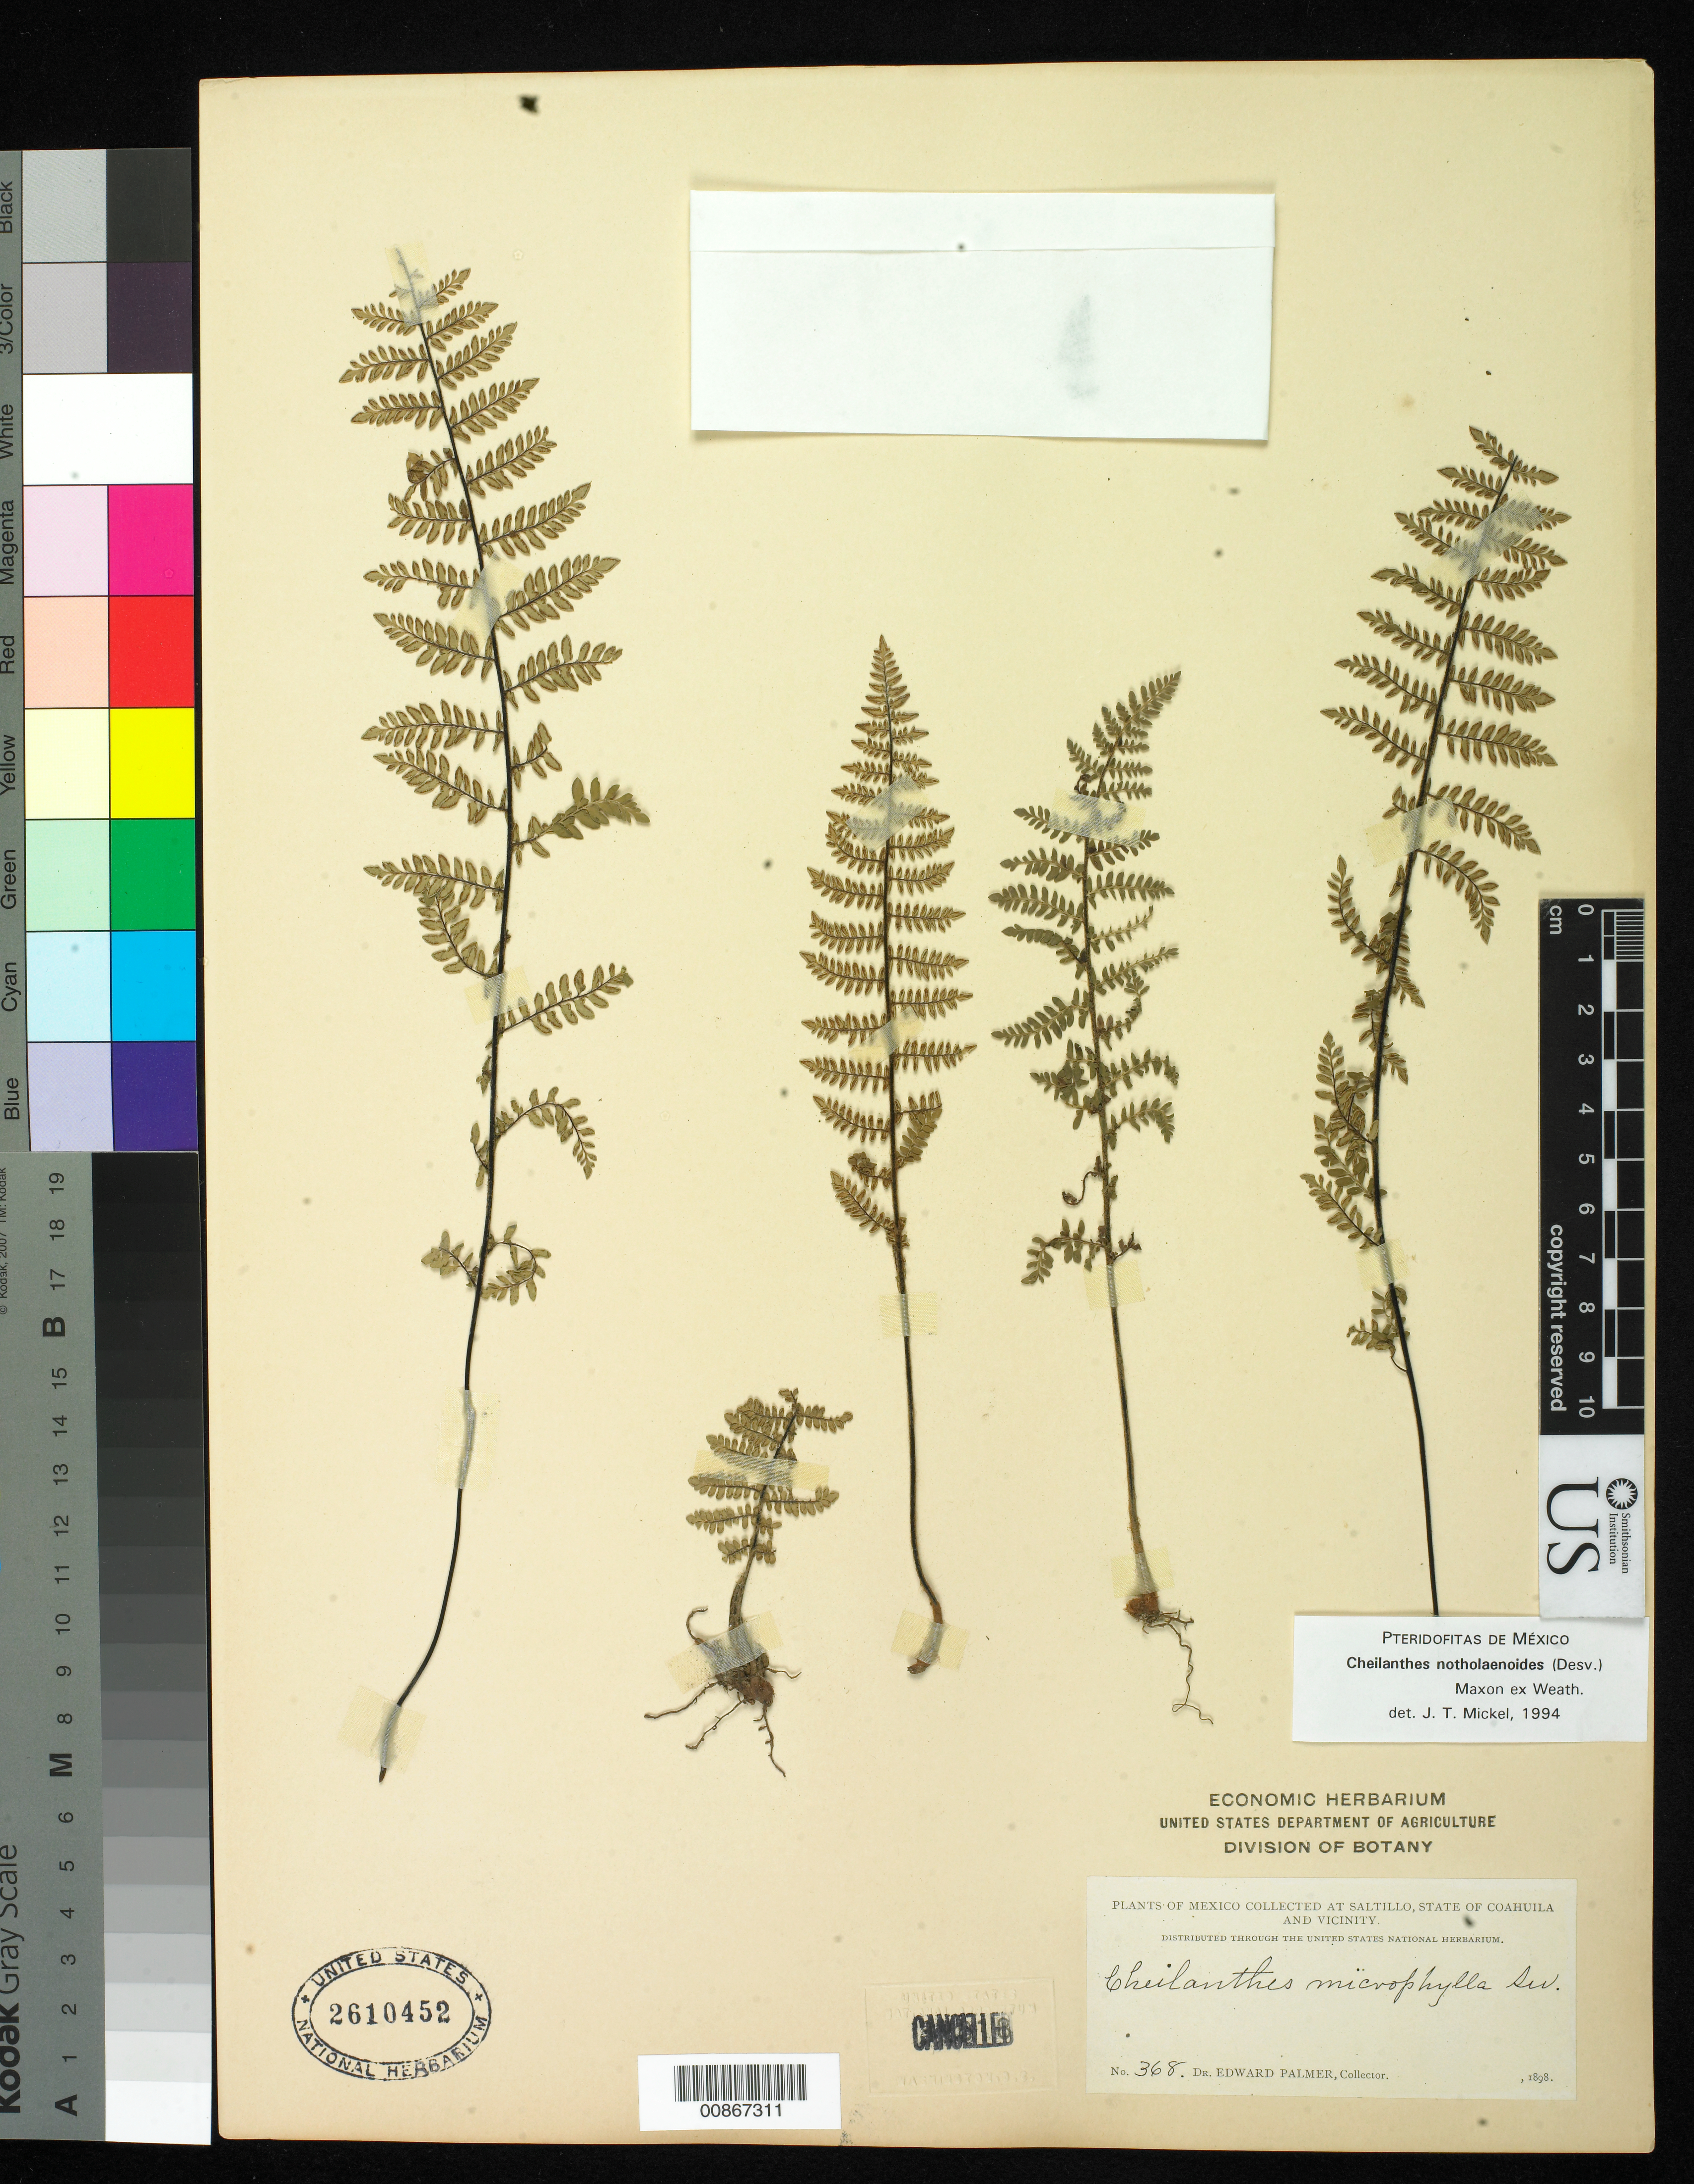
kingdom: Plantae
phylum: Tracheophyta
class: Polypodiopsida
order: Polypodiales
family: Pteridaceae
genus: Myriopteris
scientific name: Myriopteris notholaenoides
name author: (Desv.) Grusz & Windham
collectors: E. Palmer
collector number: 368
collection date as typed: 1898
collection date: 1898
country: Mexico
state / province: Coahuila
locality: Saltillo, Coahuila and vicinity.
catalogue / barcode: US 2610452